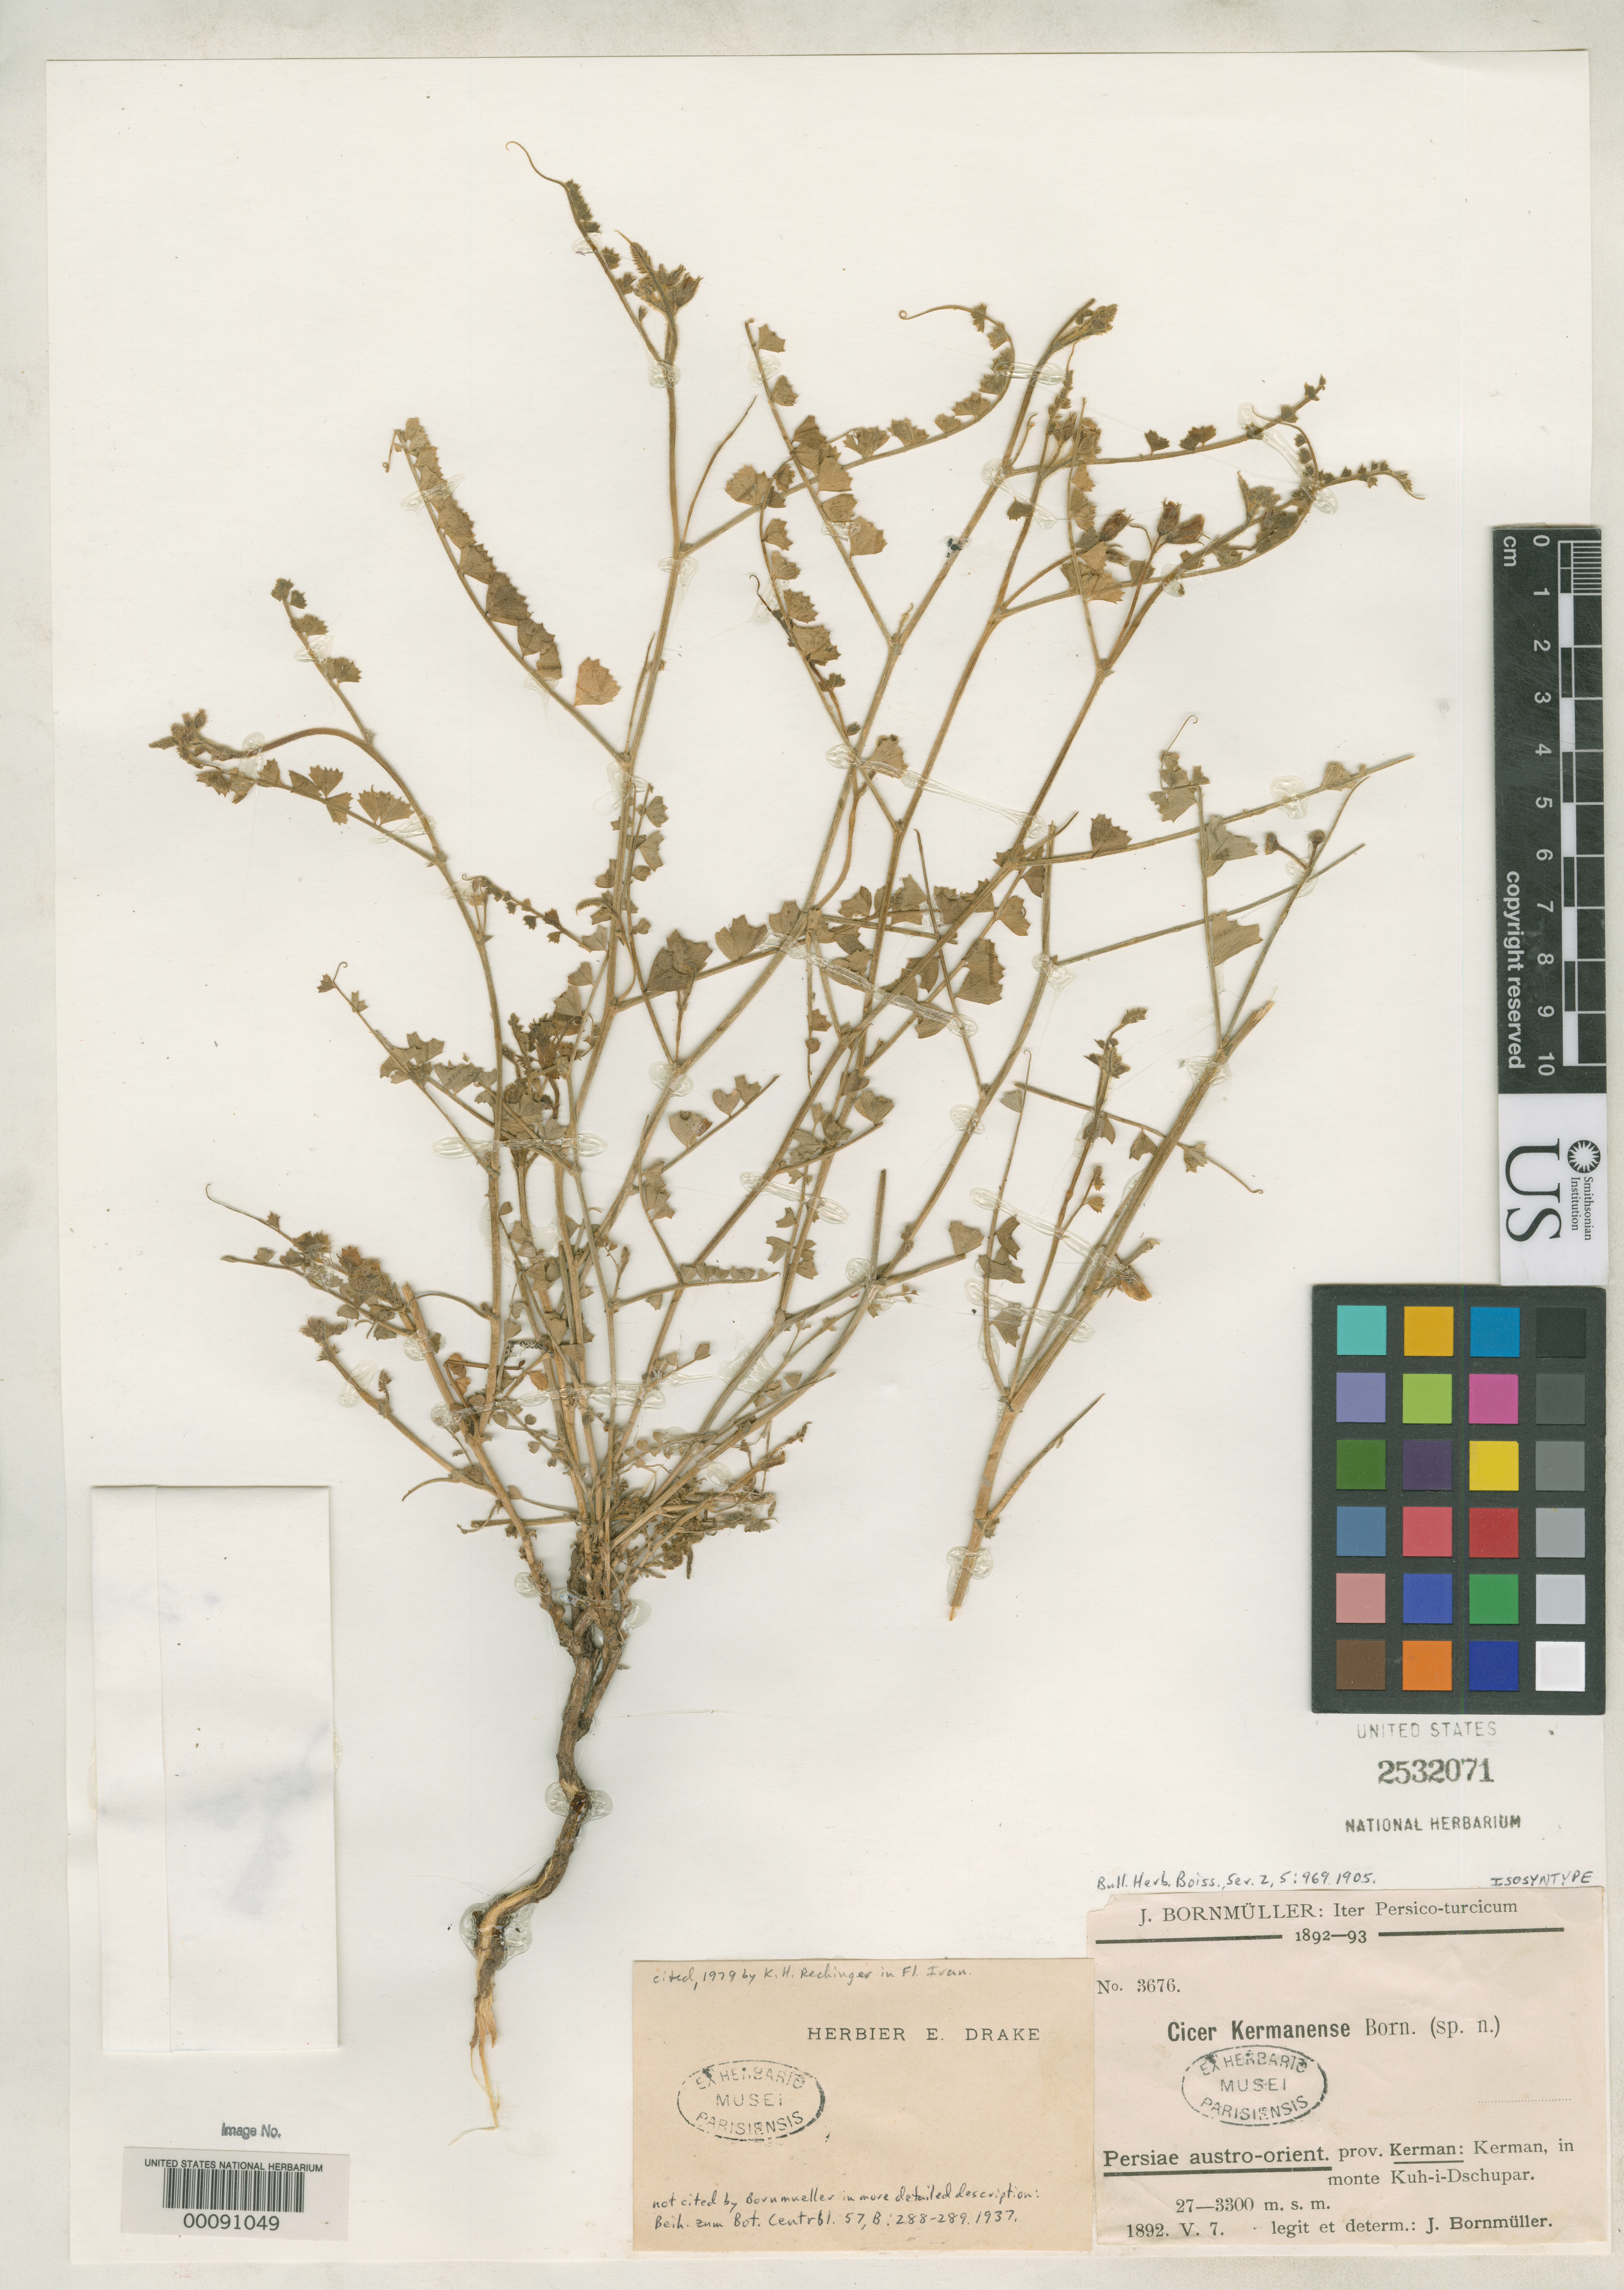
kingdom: Plantae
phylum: Tracheophyta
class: Magnoliopsida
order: Fabales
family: Fabaceae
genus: Cicer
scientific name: Cicer kermanense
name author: Bornm.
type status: Isosyntype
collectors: J. Bornmüller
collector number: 3676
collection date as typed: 07 May 1892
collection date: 1892-05-07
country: Iran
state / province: Kerman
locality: Kerman, Kuh-i-dschupar Mt.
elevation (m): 2700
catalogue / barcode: US 2532071